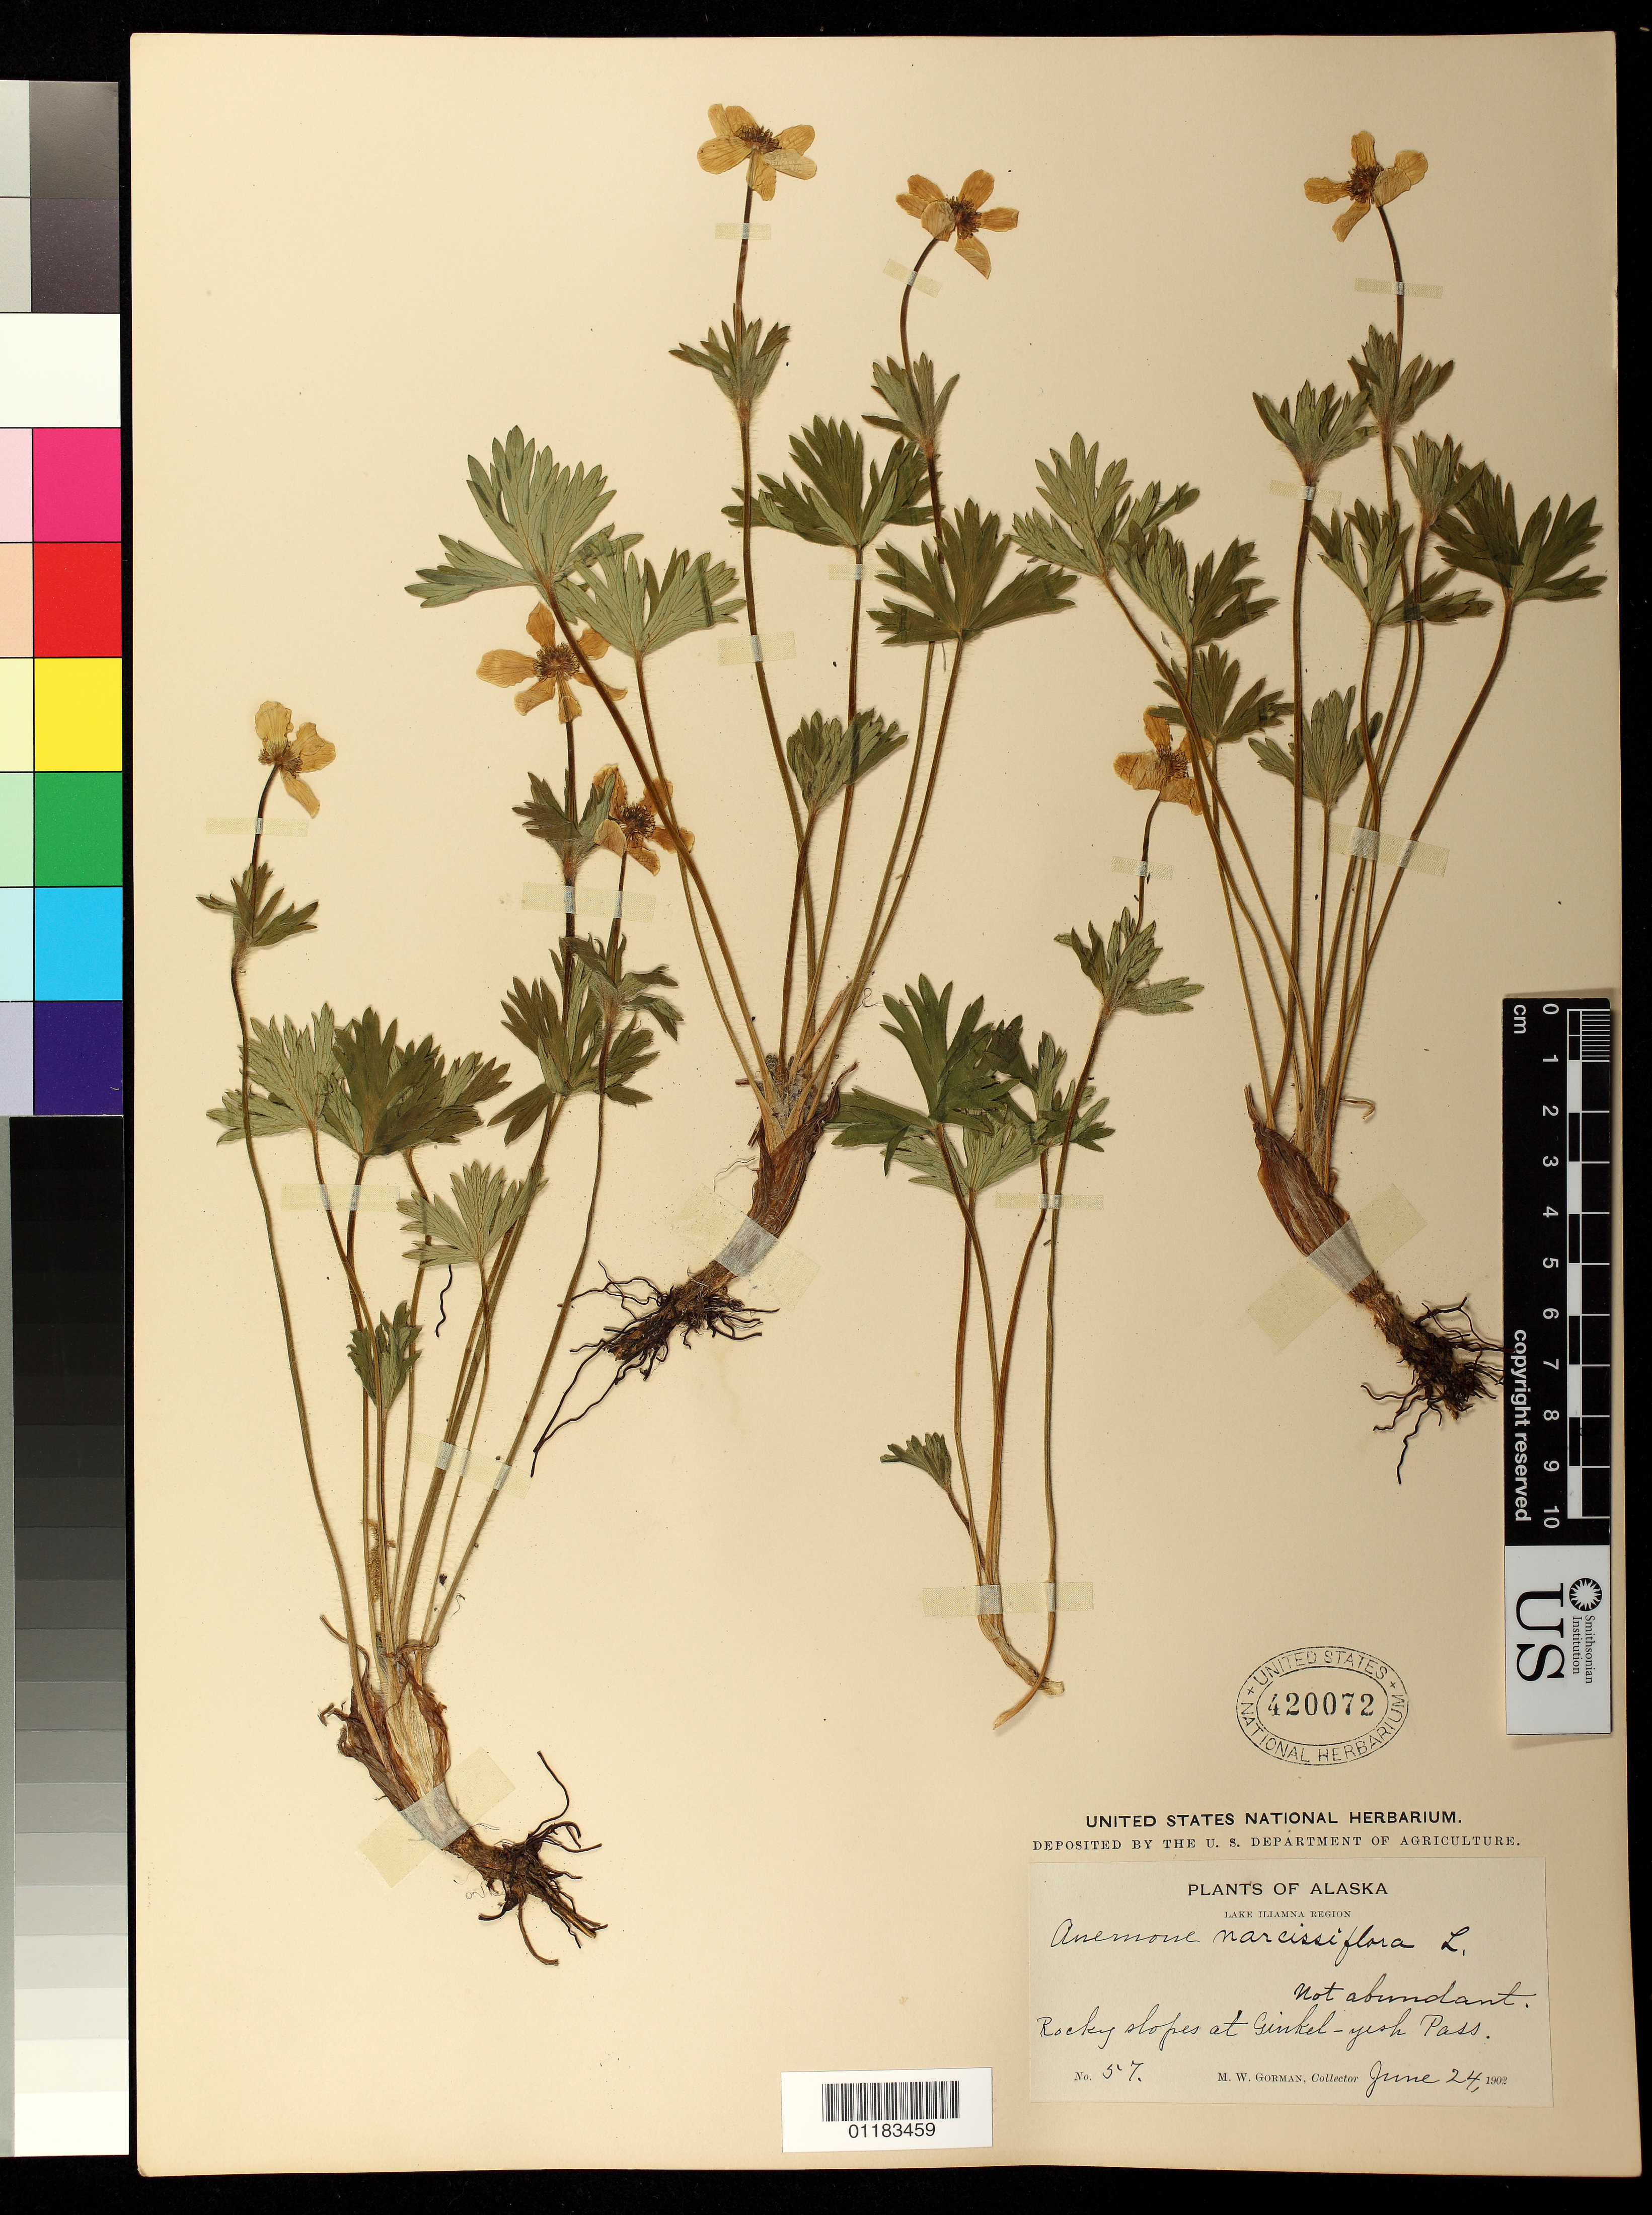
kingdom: Plantae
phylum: Tracheophyta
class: Magnoliopsida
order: Ranunculales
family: Ranunculaceae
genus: Anemone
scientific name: Anemone narcissiflora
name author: L.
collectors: M. W. Gorman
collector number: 57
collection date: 1902-06-24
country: United States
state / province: Alaska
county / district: Lake and Peninsula Borough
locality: Rocky slopes at [Ginkel-yesh] Pass.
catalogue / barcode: US 420072